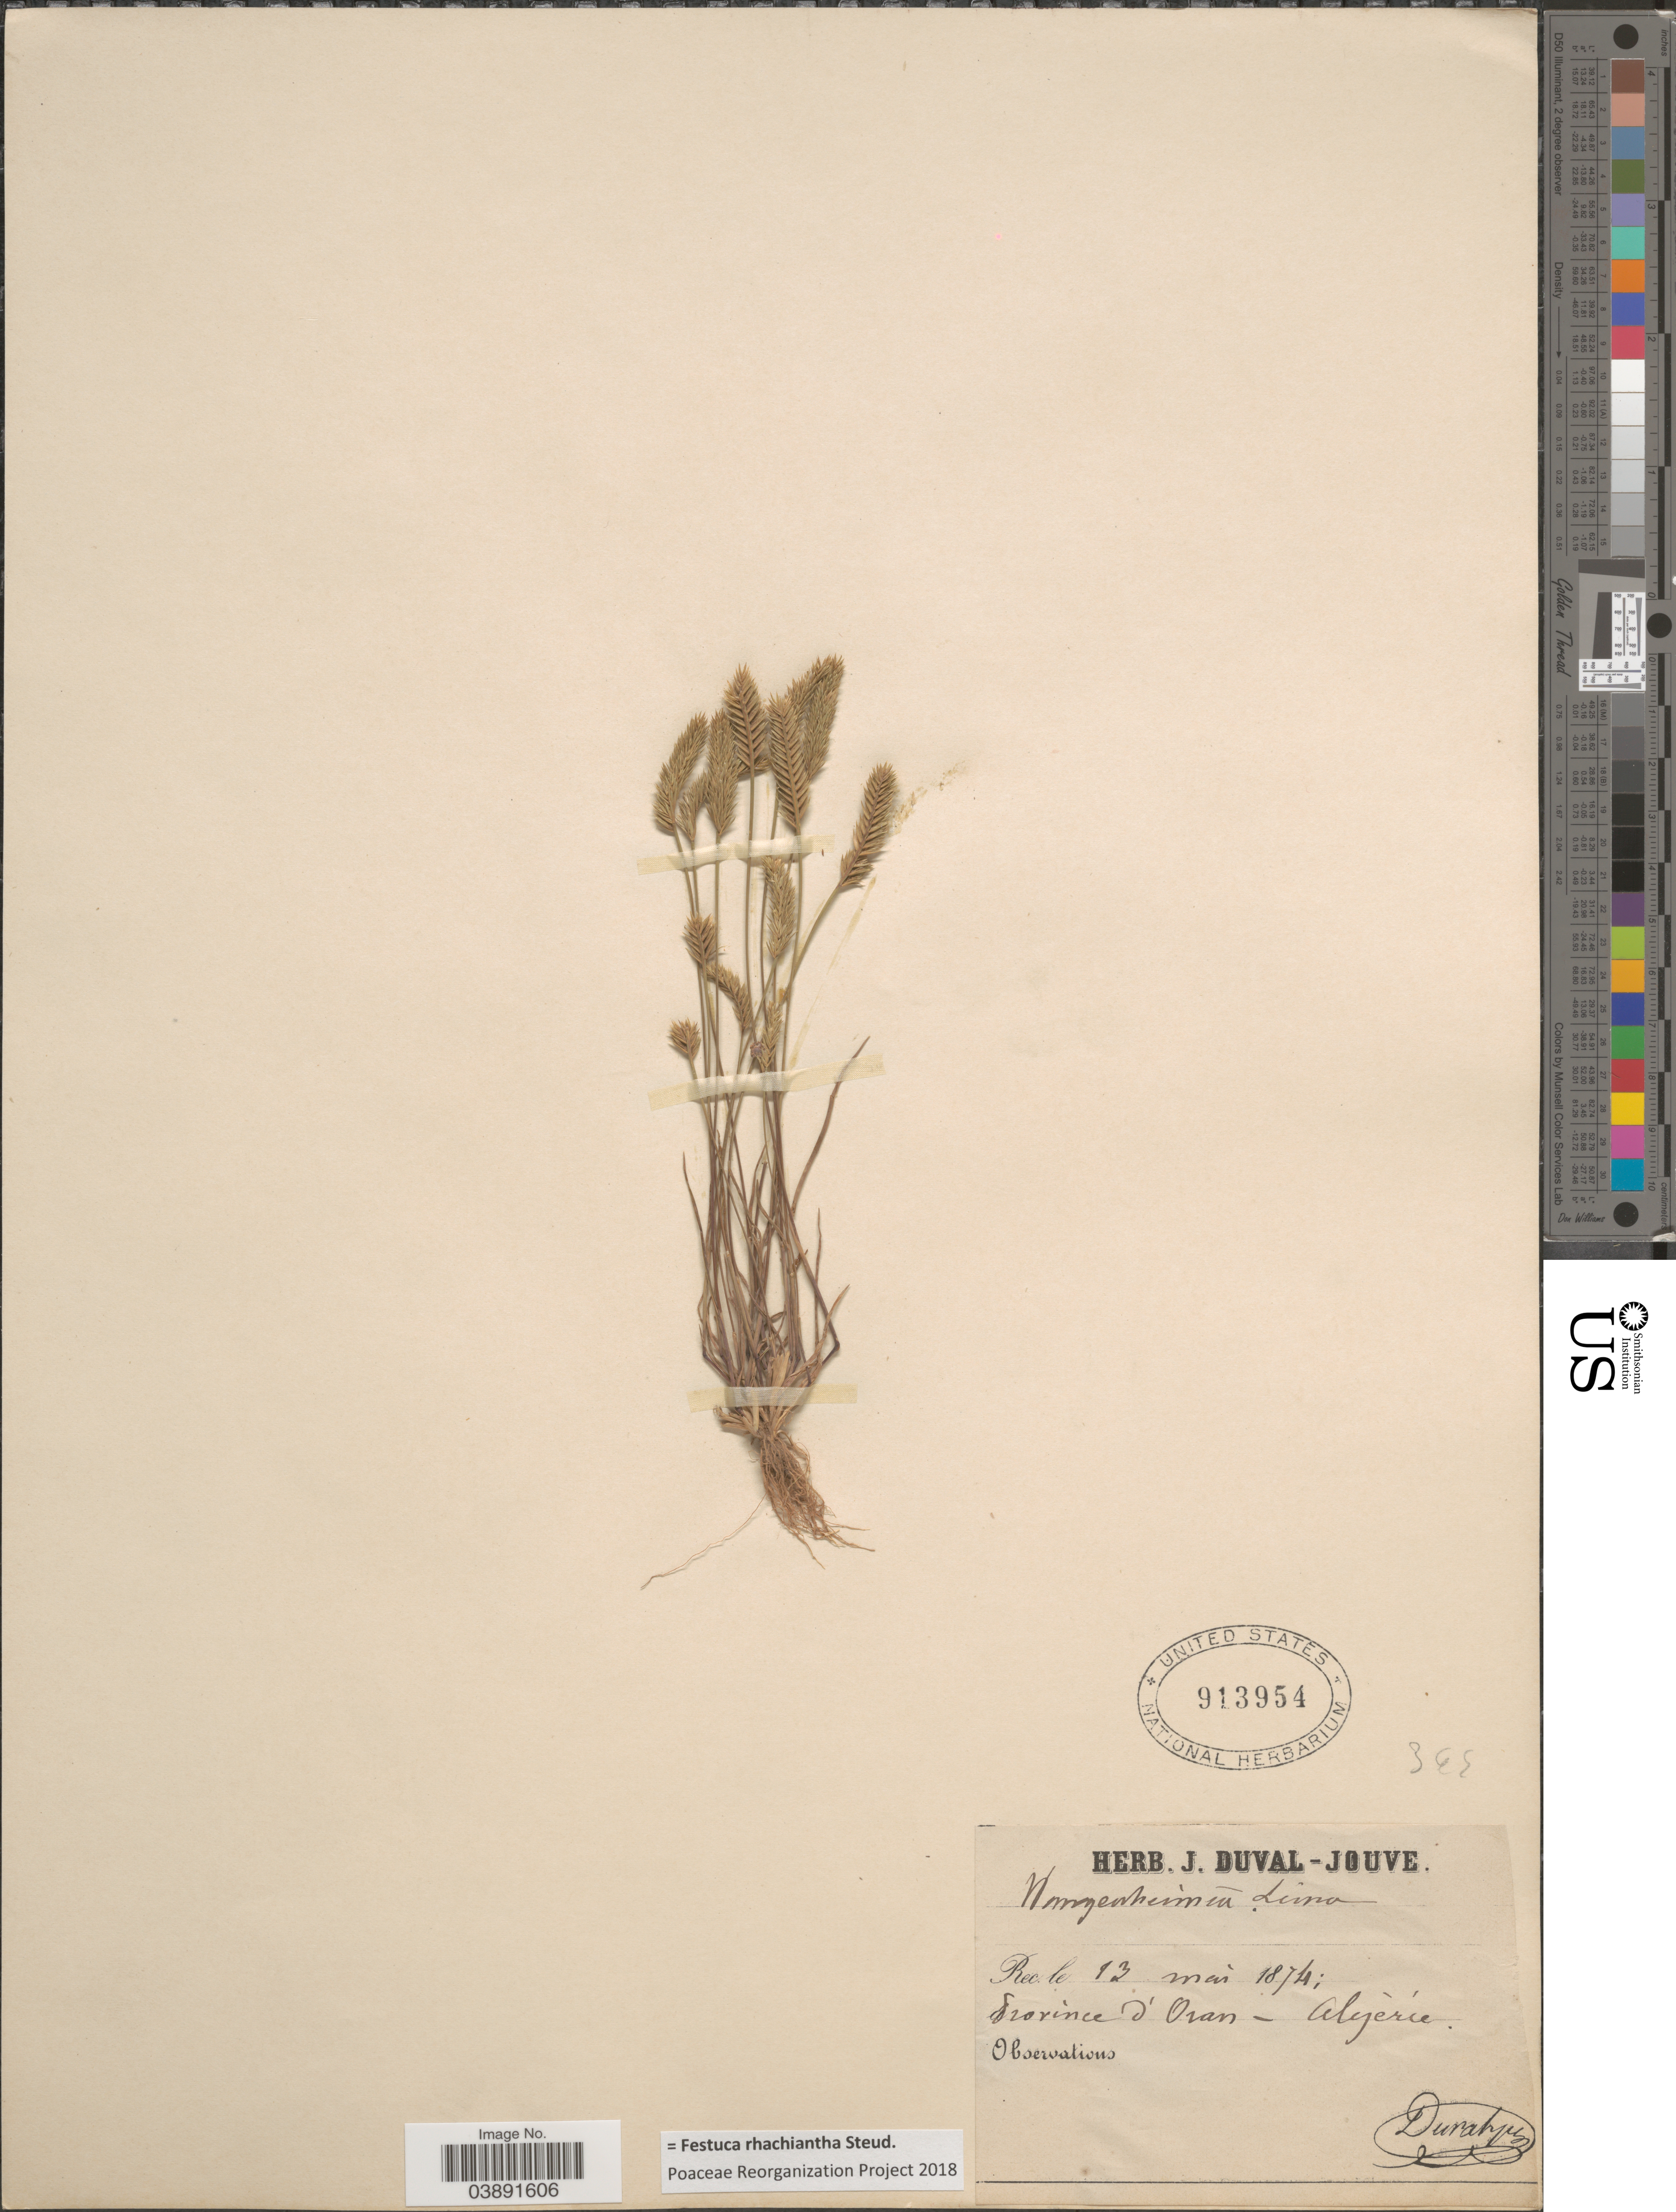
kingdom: Plantae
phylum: Tracheophyta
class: Liliopsida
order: Poales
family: Poaceae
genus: Festuca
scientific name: Festuca rhachiantha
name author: Steud.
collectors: J. Duval-Jouve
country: Algeria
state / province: Oran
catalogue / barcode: US 913954